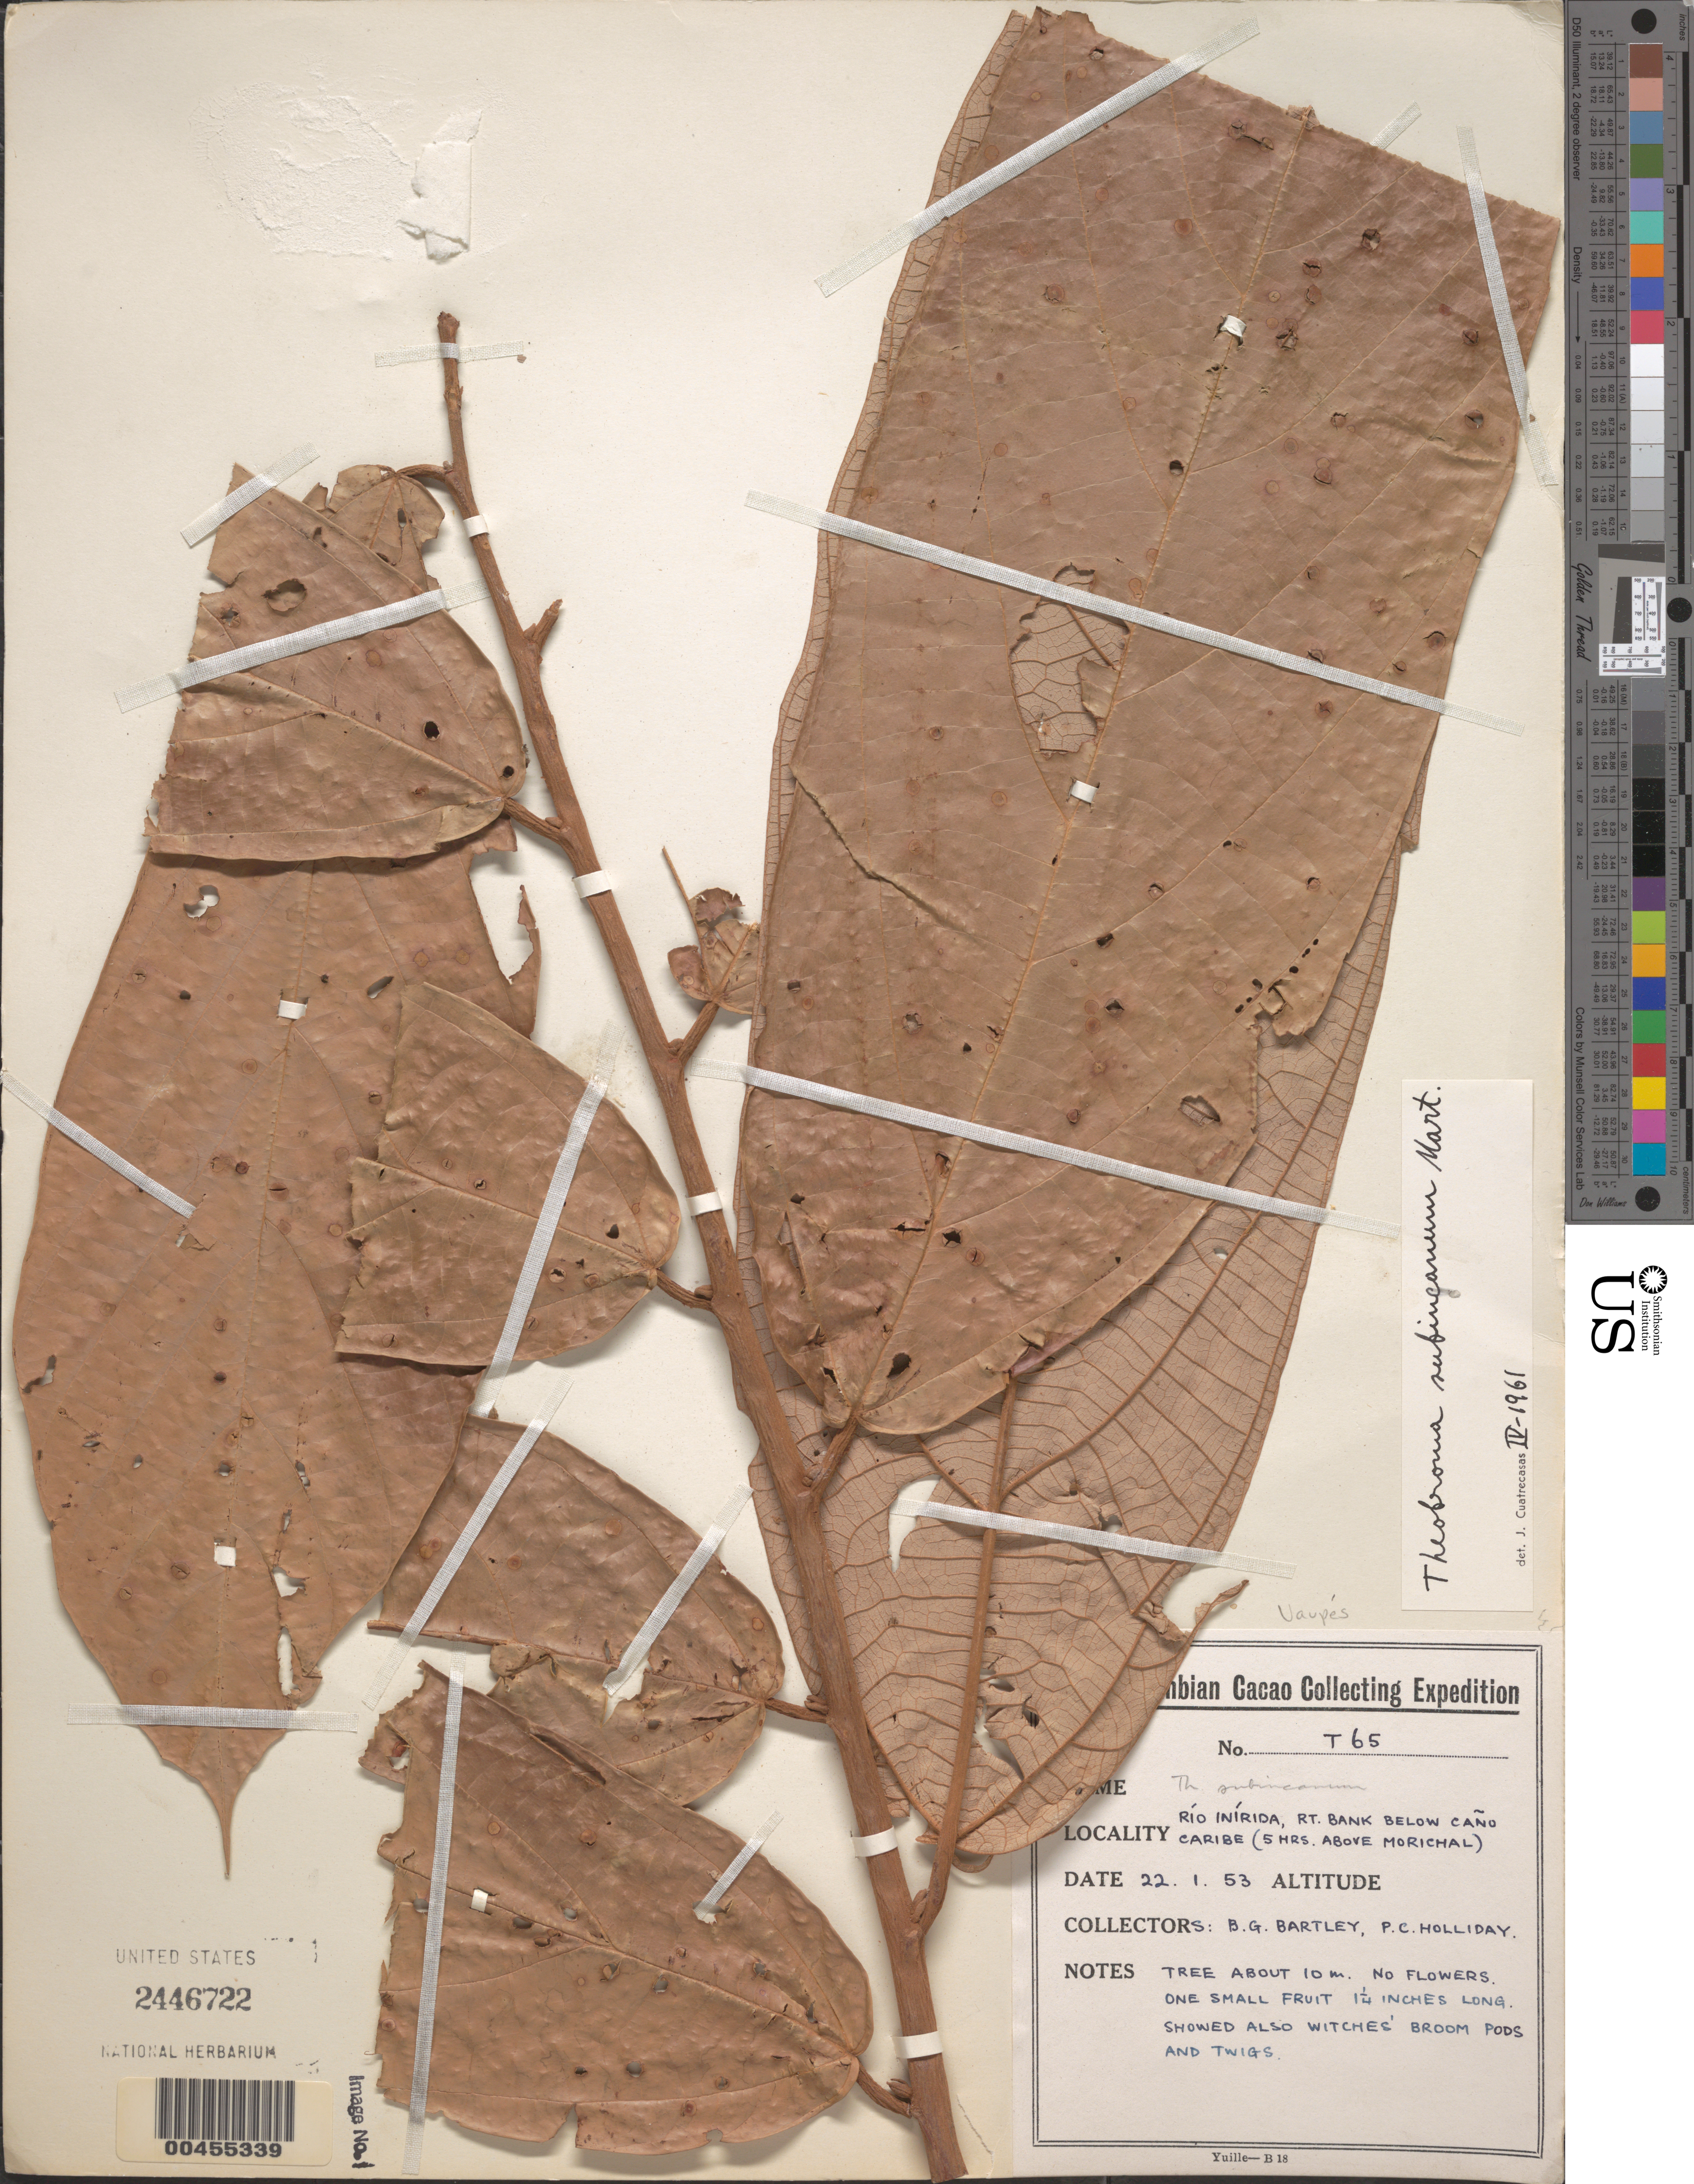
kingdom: Plantae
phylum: Tracheophyta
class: Magnoliopsida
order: Malvales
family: Malvaceae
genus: Theobroma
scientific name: Theobroma subincanum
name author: Mart.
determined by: Cuatrecasas, J.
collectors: B. Bartley & P. C. Holliday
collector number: T65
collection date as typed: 22 Jan 1953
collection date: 1953-01-22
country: Colombia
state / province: Vaupés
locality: Río Inírida, below Caño Caribe (5 hrs. above Morichal)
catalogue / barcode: US 2446722